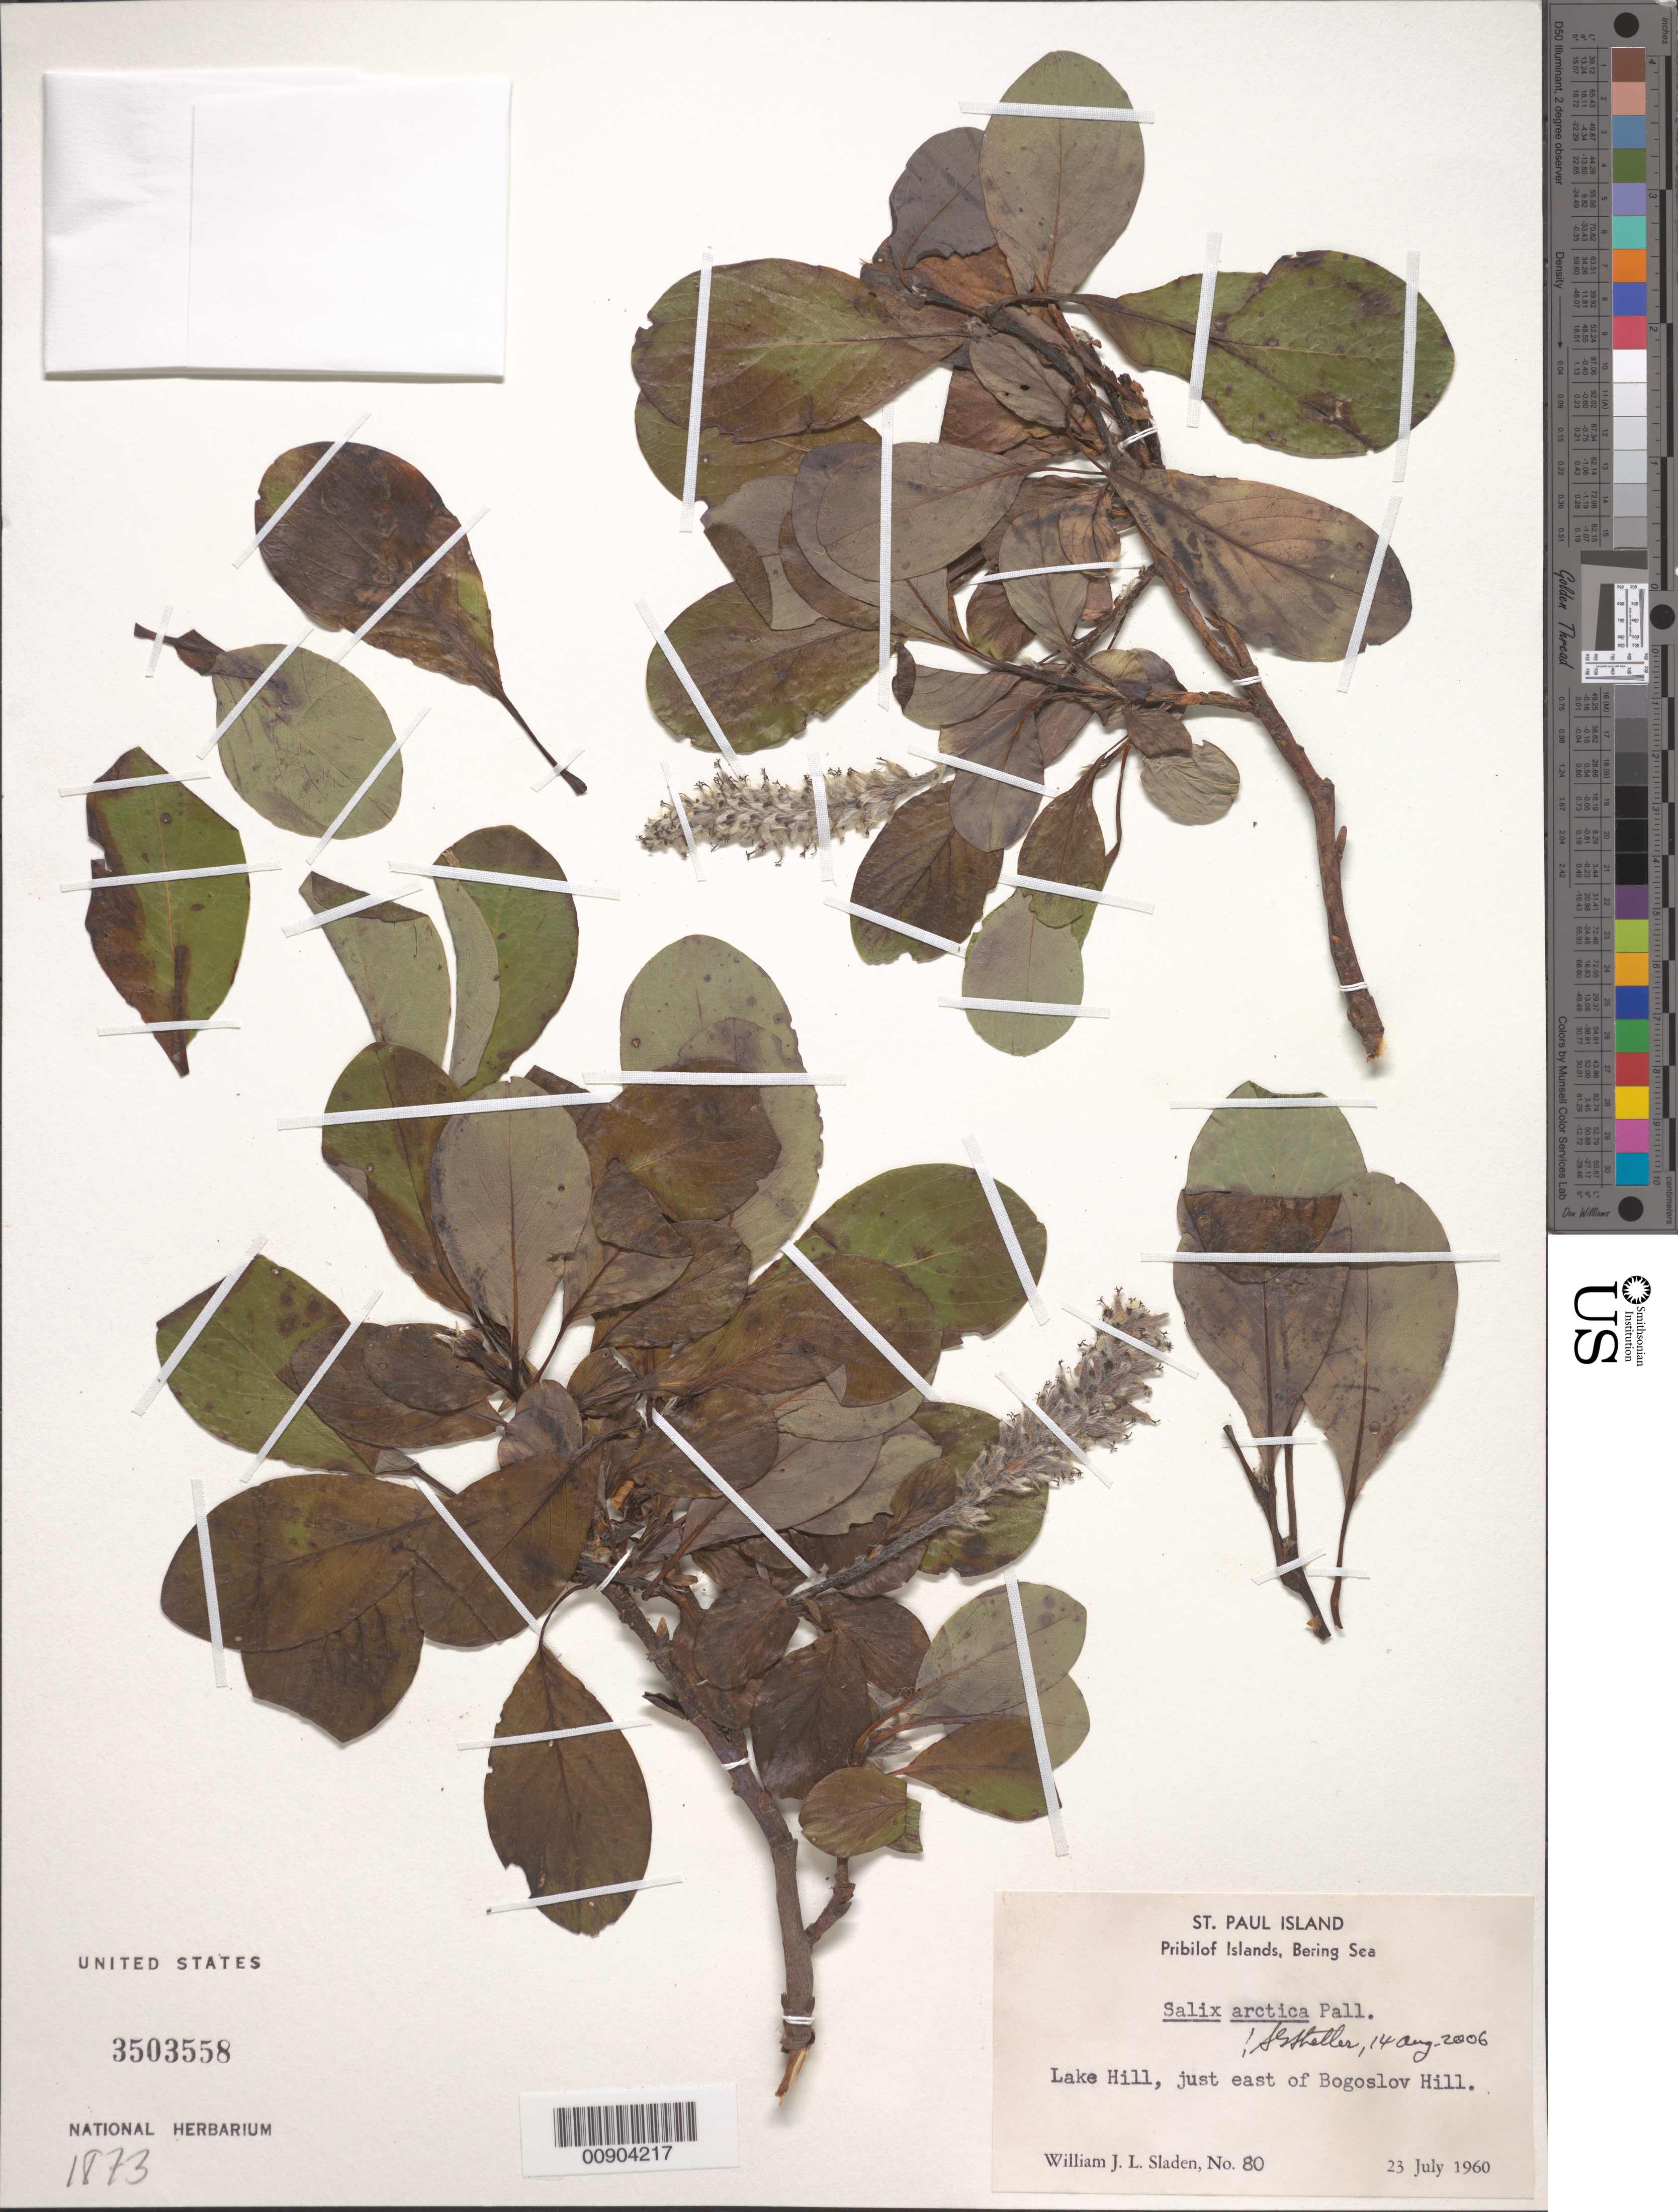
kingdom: Plantae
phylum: Tracheophyta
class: Magnoliopsida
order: Saxifragales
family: Saxifragaceae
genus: Saxifraga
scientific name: Saxifraga arctica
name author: Pall.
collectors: W. Sladen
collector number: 80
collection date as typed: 23 Jul 1960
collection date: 1960-07-23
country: United States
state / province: Alaska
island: St. Paul Island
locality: Lake Hill, just east of Bogoslov Hill., Bering Sea, Pribilof Islands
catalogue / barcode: US 3503558